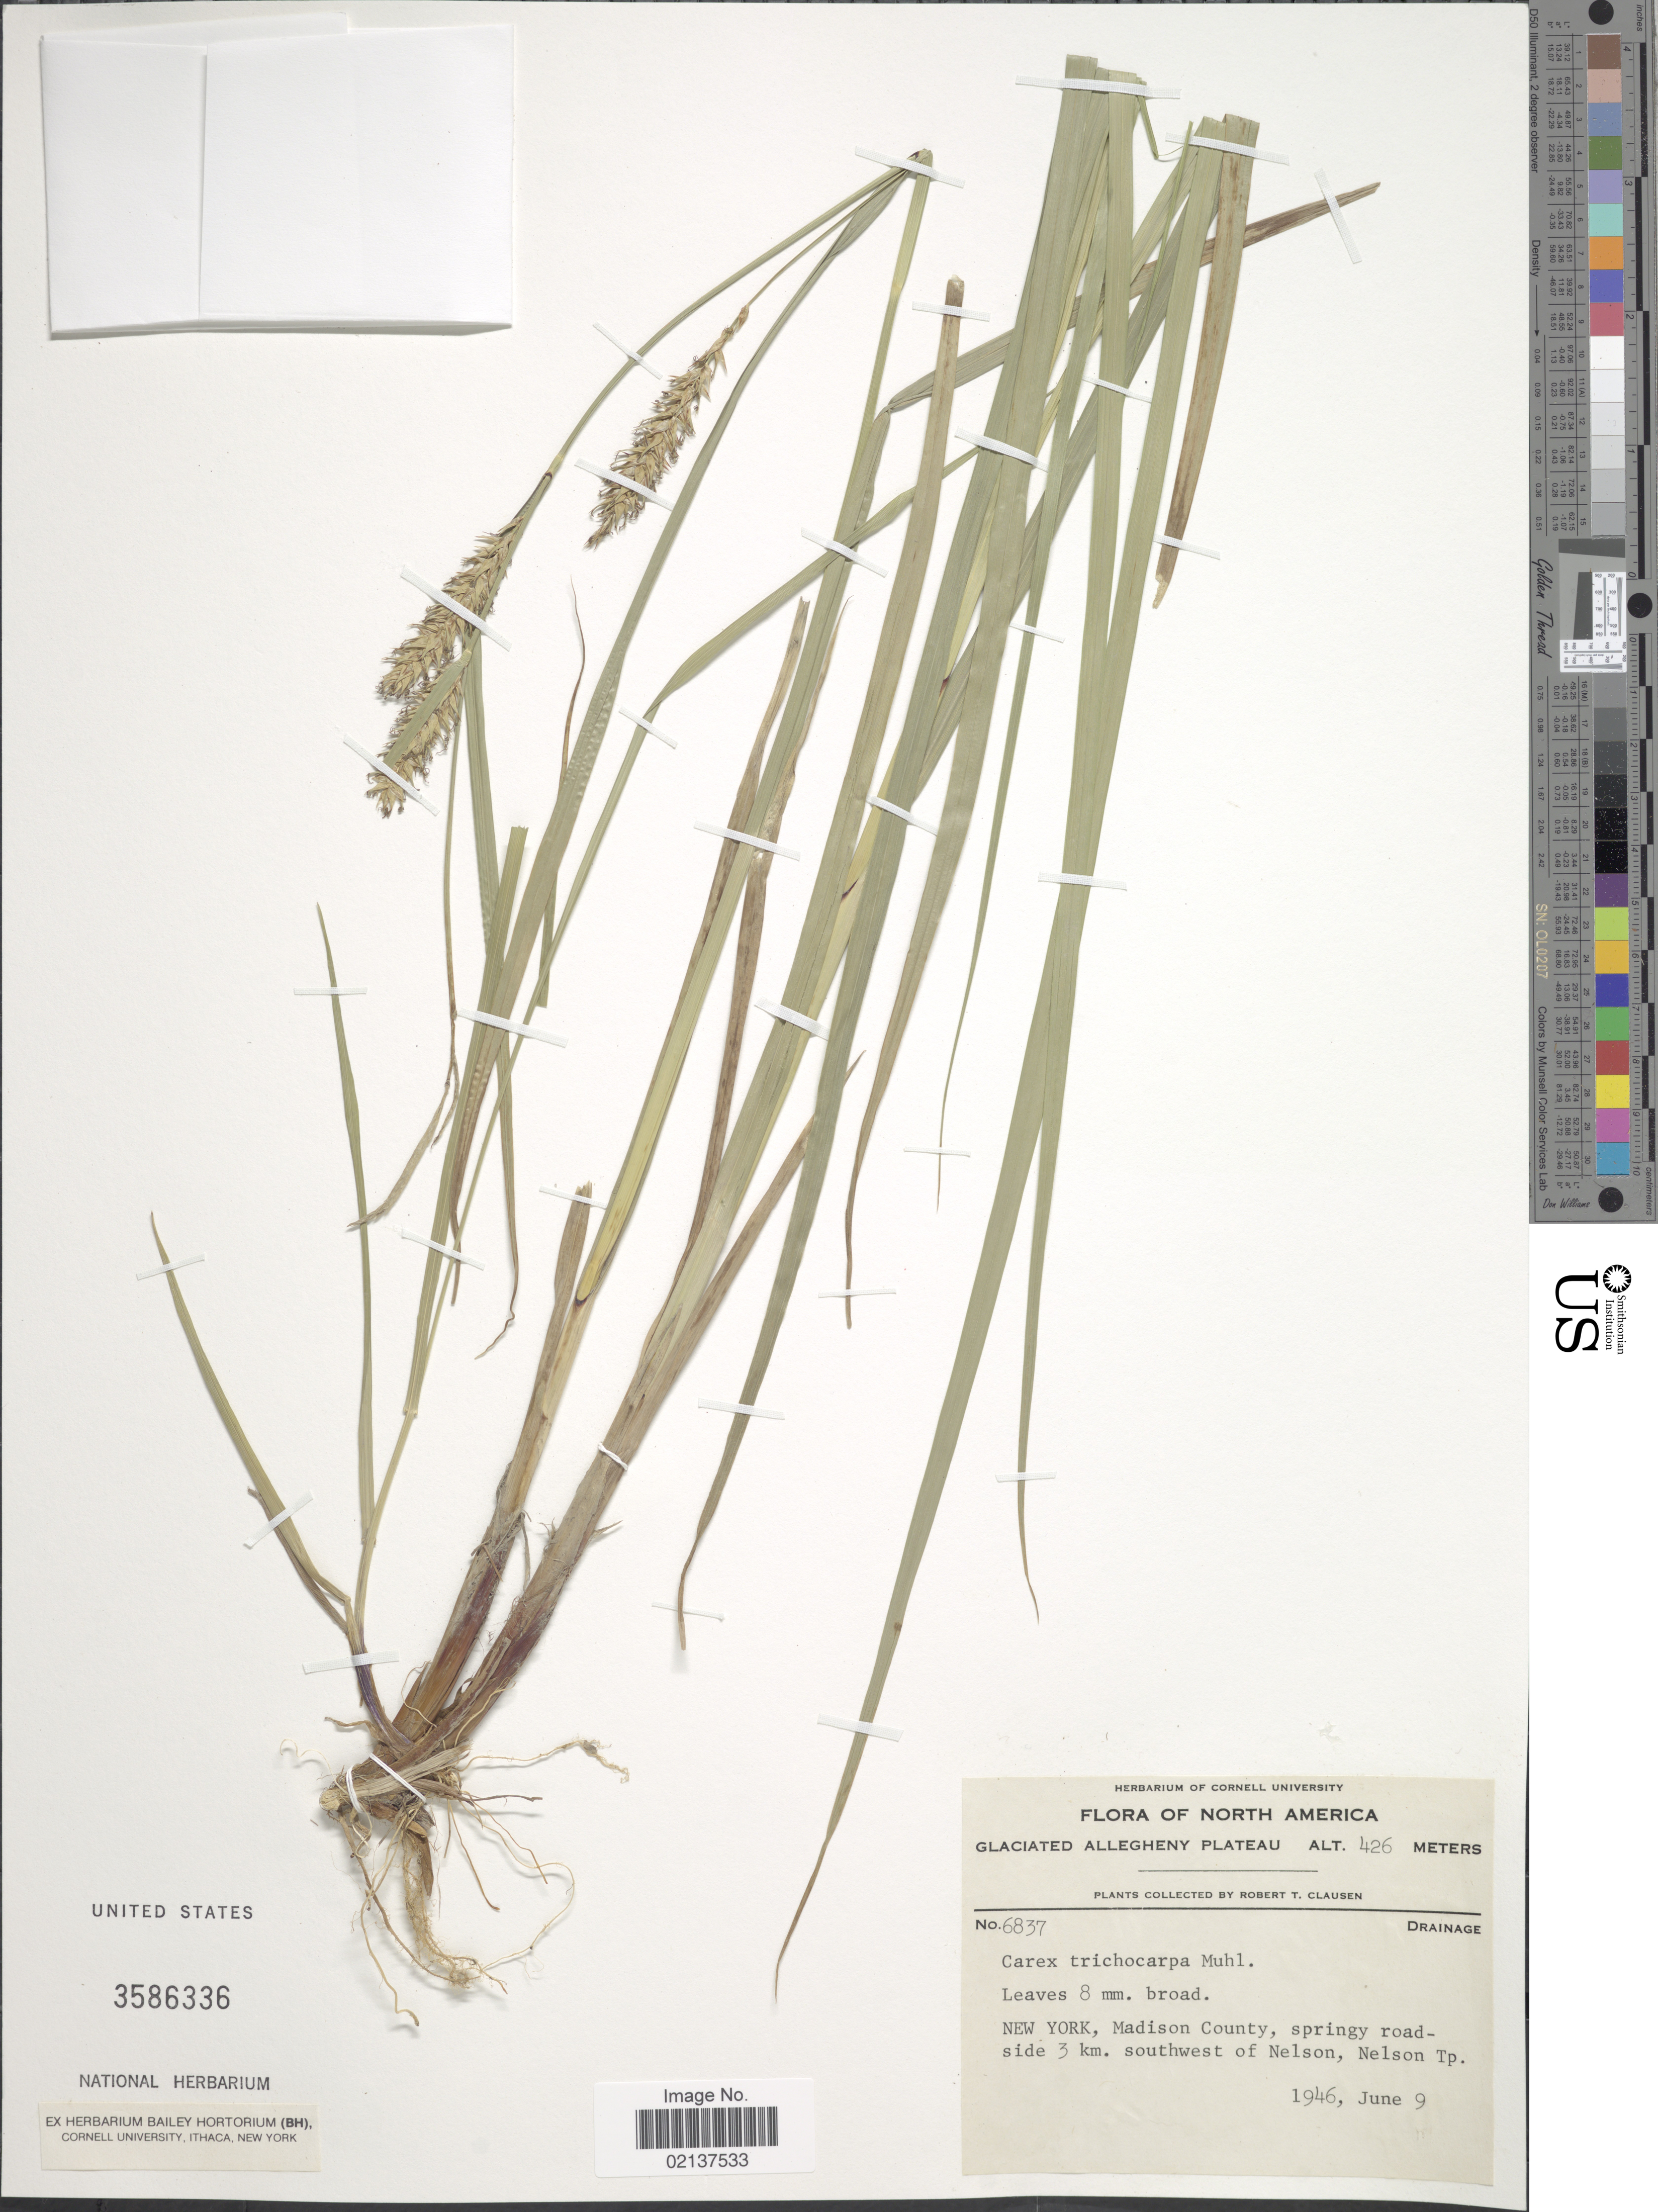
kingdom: Plantae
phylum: Tracheophyta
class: Liliopsida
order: Poales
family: Cyperaceae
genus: Carex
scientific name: Carex trichocarpa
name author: Muhl. ex Willd.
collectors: R. T. Clausen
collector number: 6837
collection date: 1946-06-09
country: United States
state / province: New York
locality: Glaciated Allegheny Plateau, Madison County, springy road side 3 km southwest of Nelson, Nelson Tp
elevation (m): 426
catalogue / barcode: US 3586336